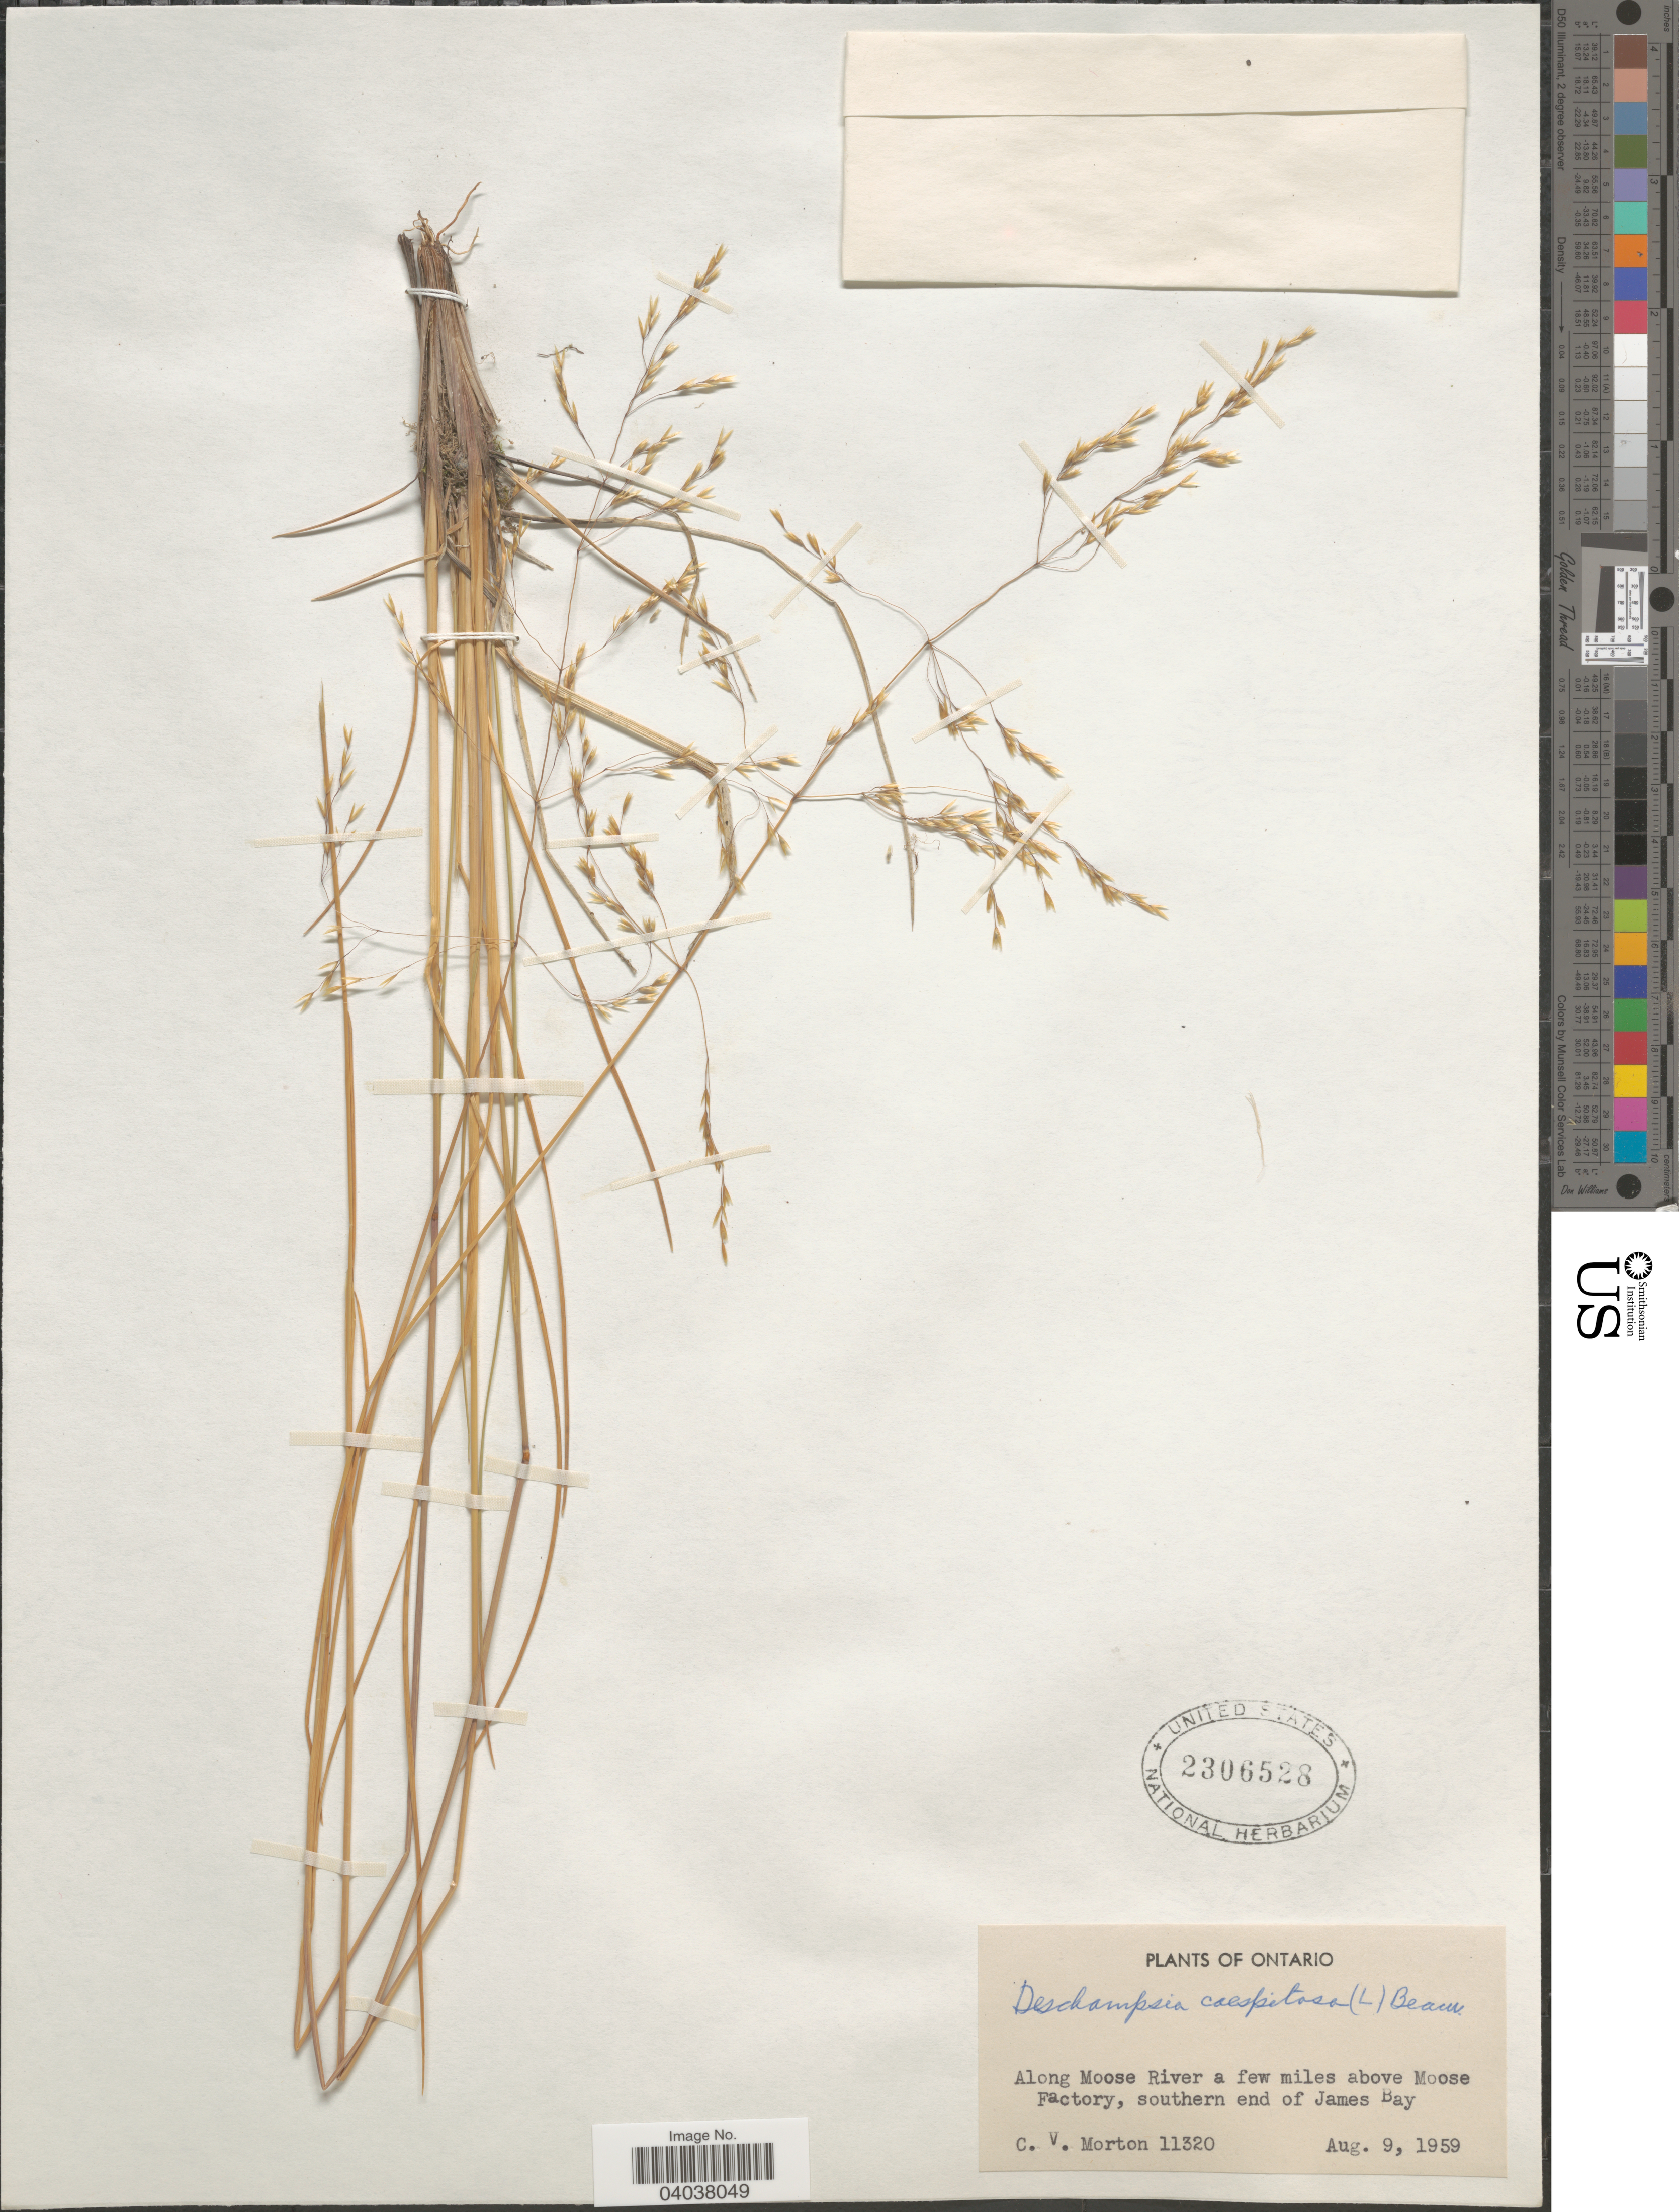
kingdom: Plantae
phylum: Tracheophyta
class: Liliopsida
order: Poales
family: Poaceae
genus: Deschampsia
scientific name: Deschampsia cespitosa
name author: (L.) P. Beauv.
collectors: C. V. Morton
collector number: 11320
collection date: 1959-08-09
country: Canada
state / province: Ontario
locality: Along Moose River a few miles above Moose Factory, southern end of James Bay.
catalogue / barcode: US 2306528